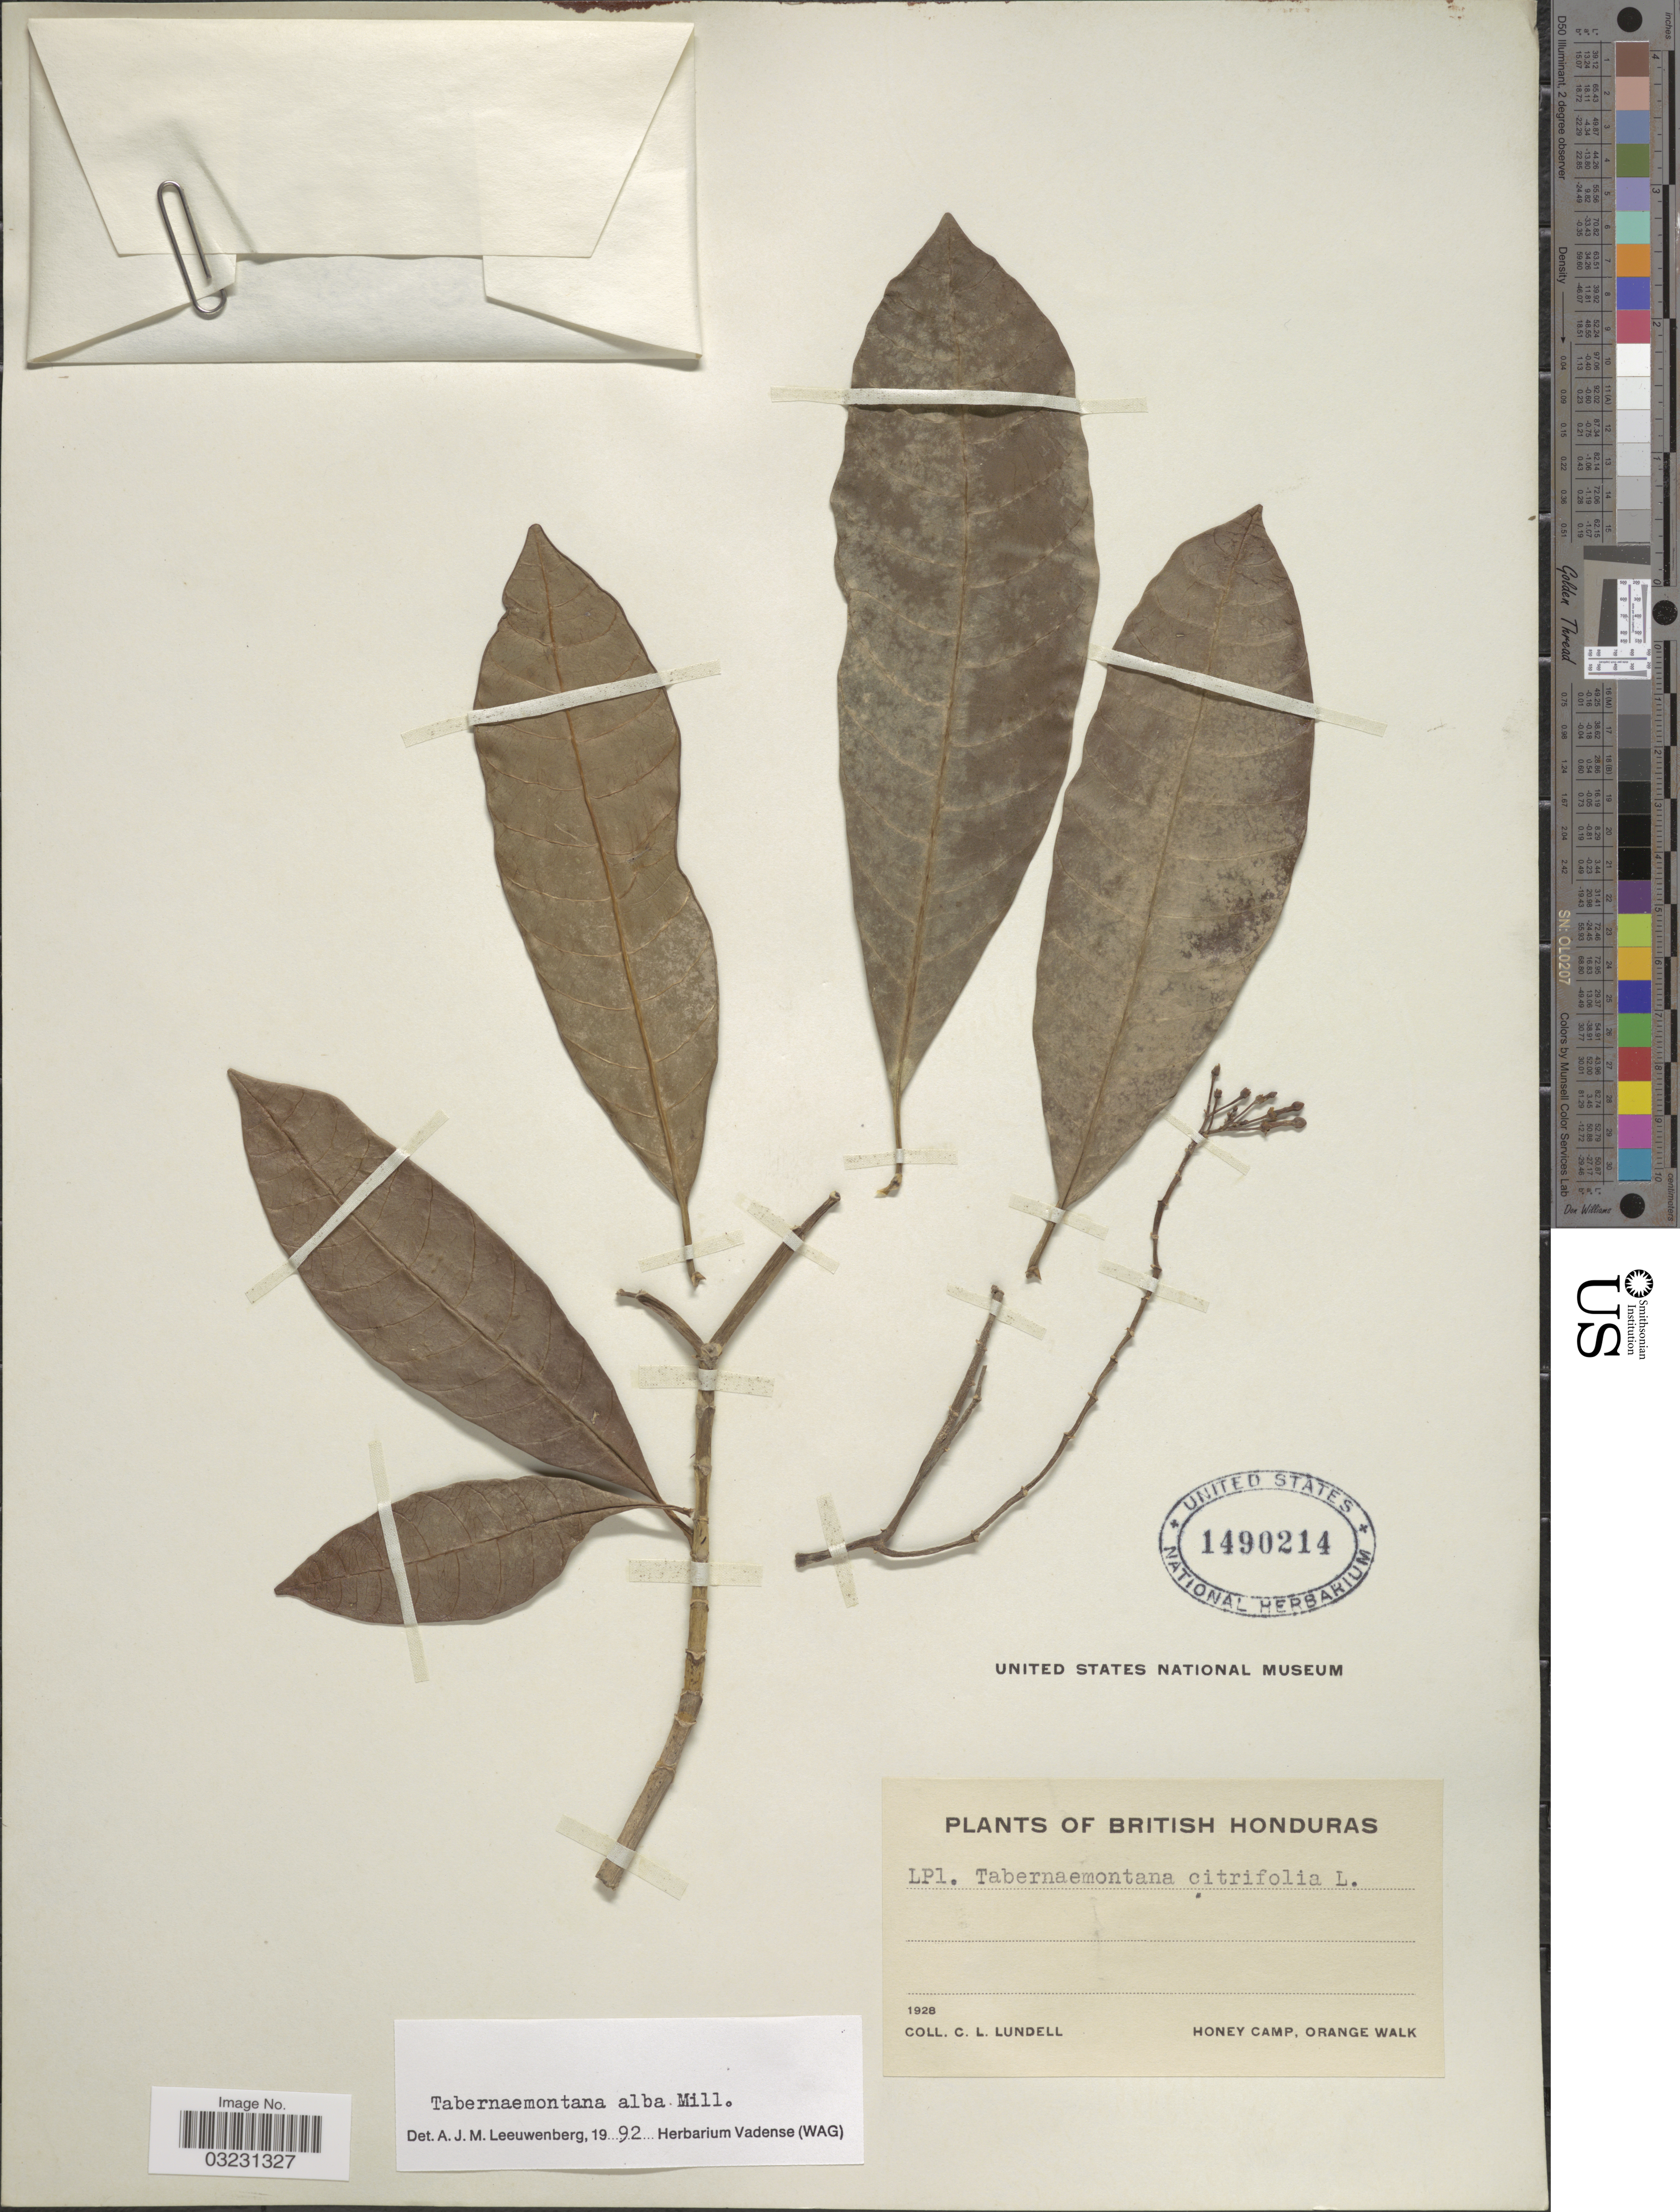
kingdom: Plantae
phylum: Tracheophyta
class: Magnoliopsida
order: Gentianales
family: Apocynaceae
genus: Tabernaemontana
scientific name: Tabernaemontana alba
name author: Mill.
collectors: C. L. Lundell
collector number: LP1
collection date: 1928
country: Belize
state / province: Orange Walk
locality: British Honduras, Honey Camp.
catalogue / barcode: US 1490214